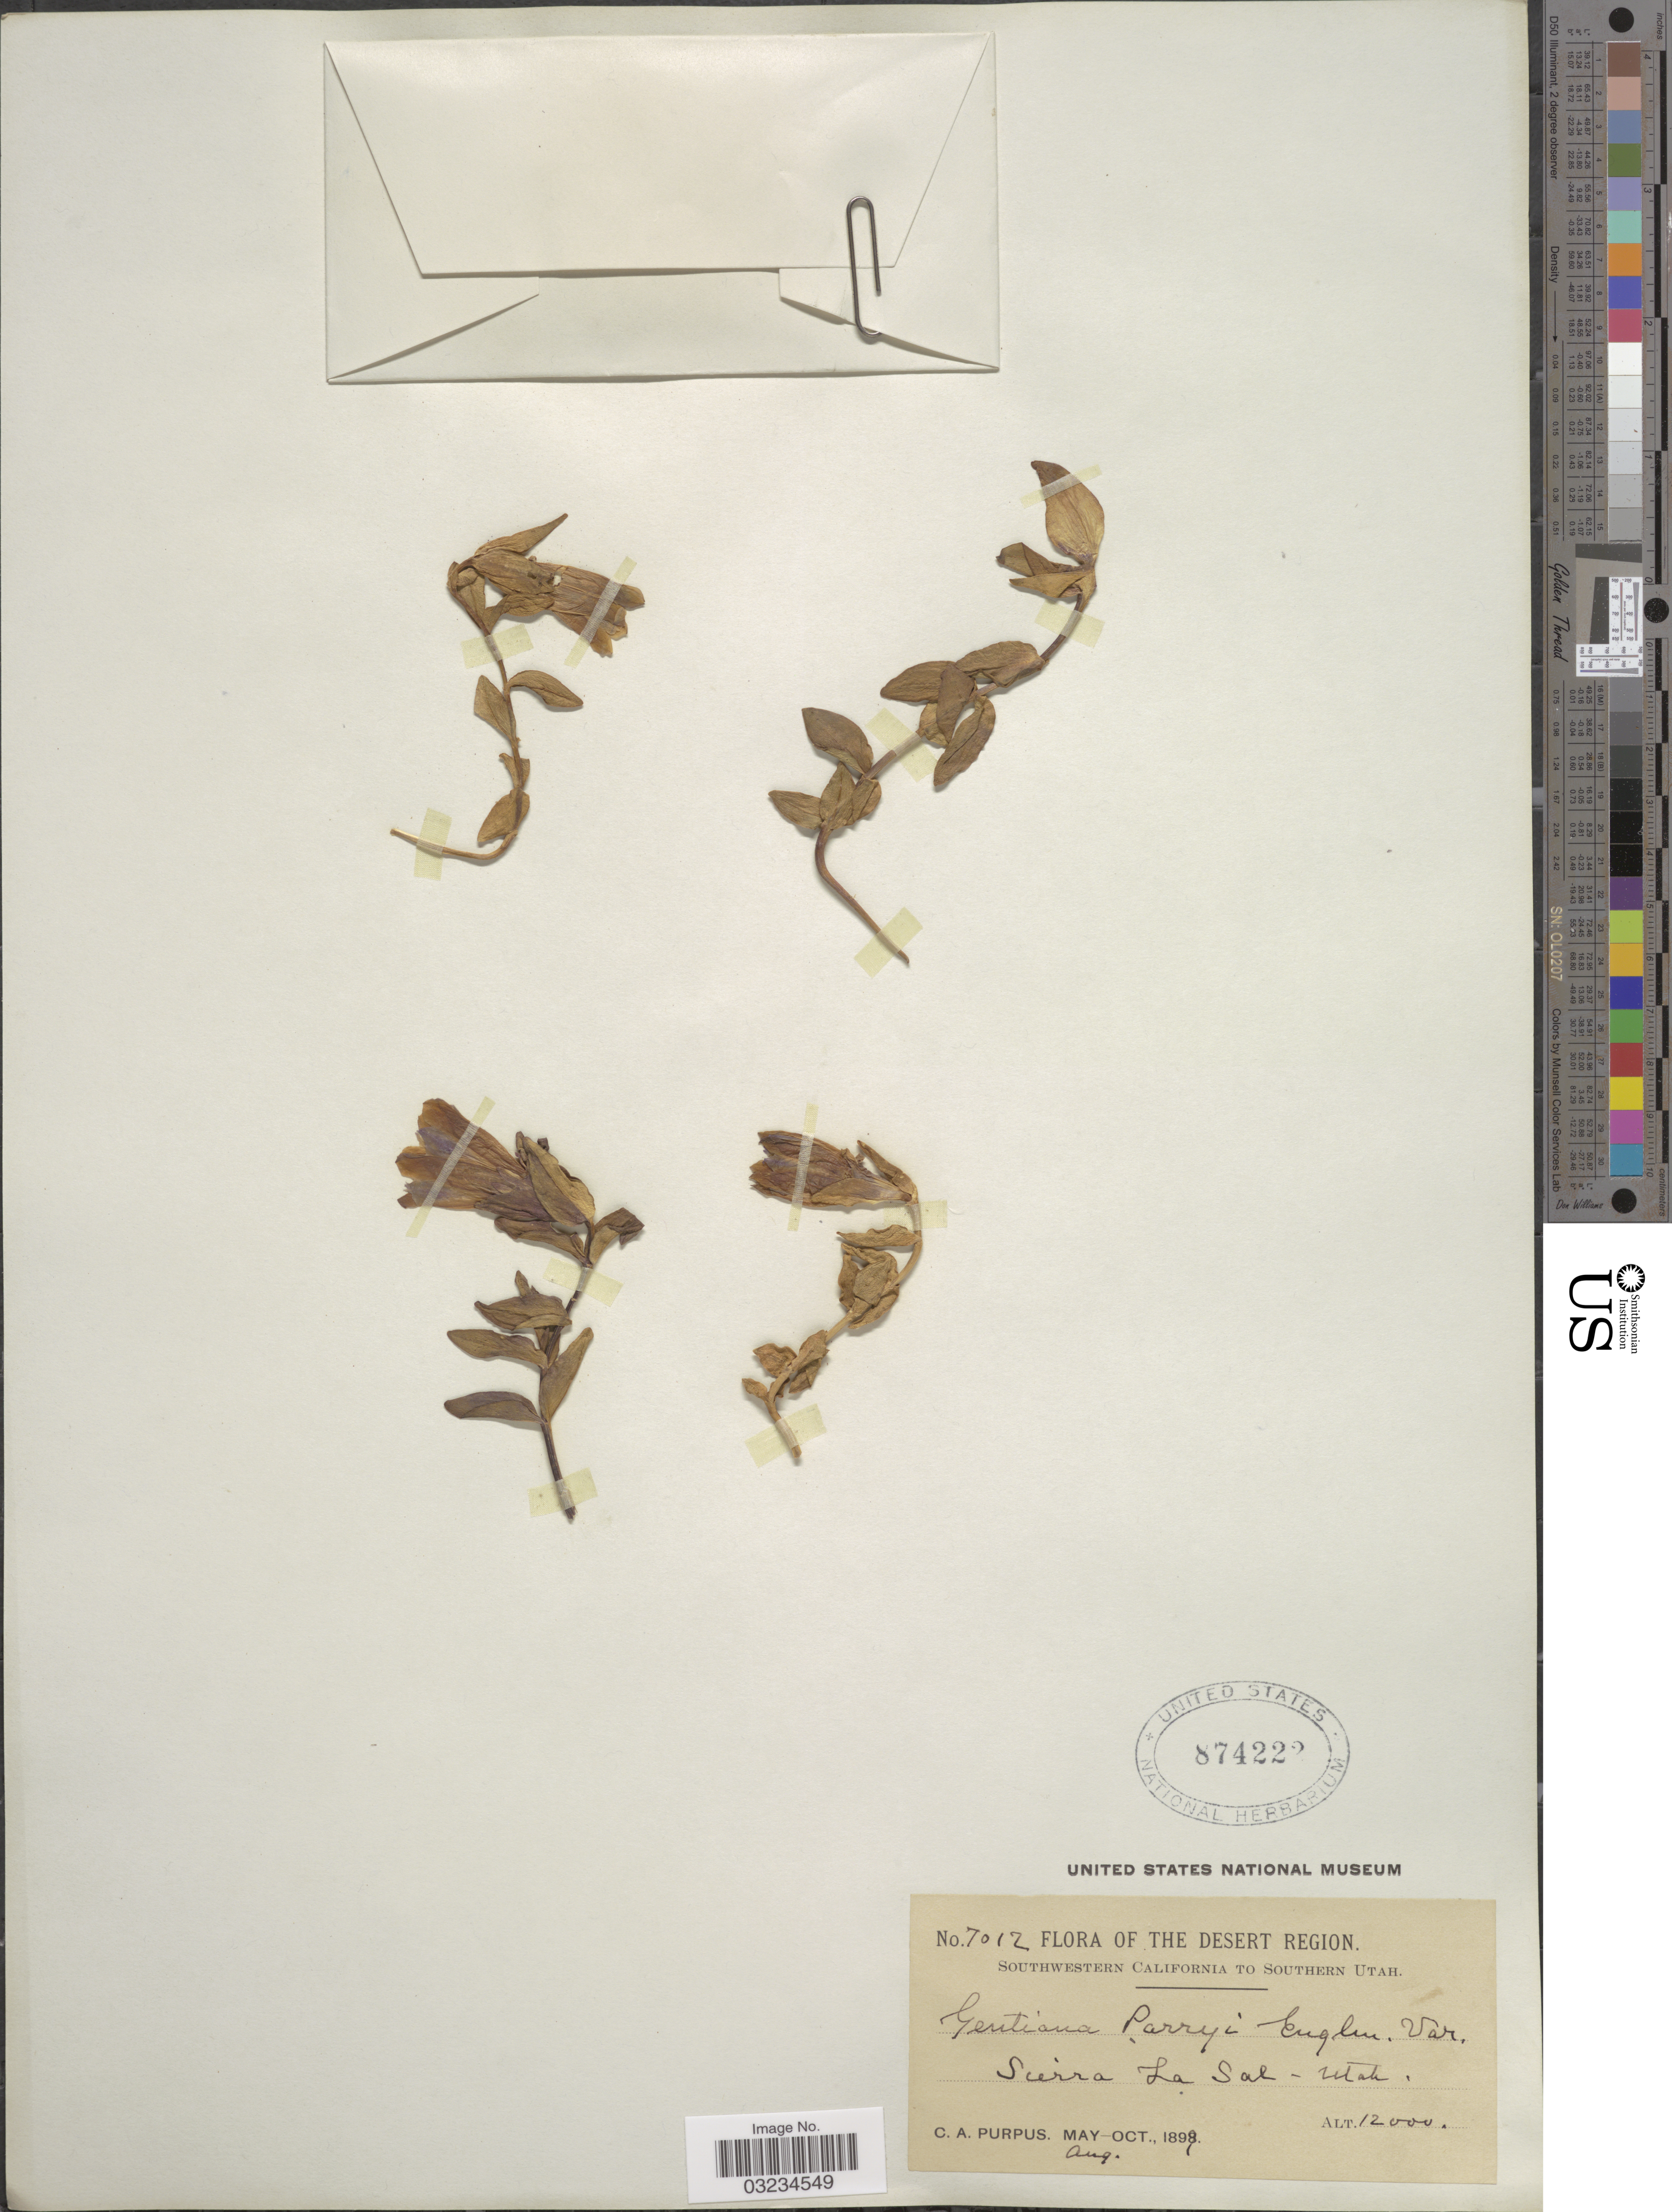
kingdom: Plantae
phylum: Tracheophyta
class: Magnoliopsida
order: Gentianales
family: Gentianaceae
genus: Gentiana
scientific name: Gentiana parryi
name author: Engelm.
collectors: C. A. Purpus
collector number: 7012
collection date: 1899-08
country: United States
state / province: Utah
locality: The Desert Region. Southern Utah. Sierra La Sal - Utah.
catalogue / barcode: US 874222